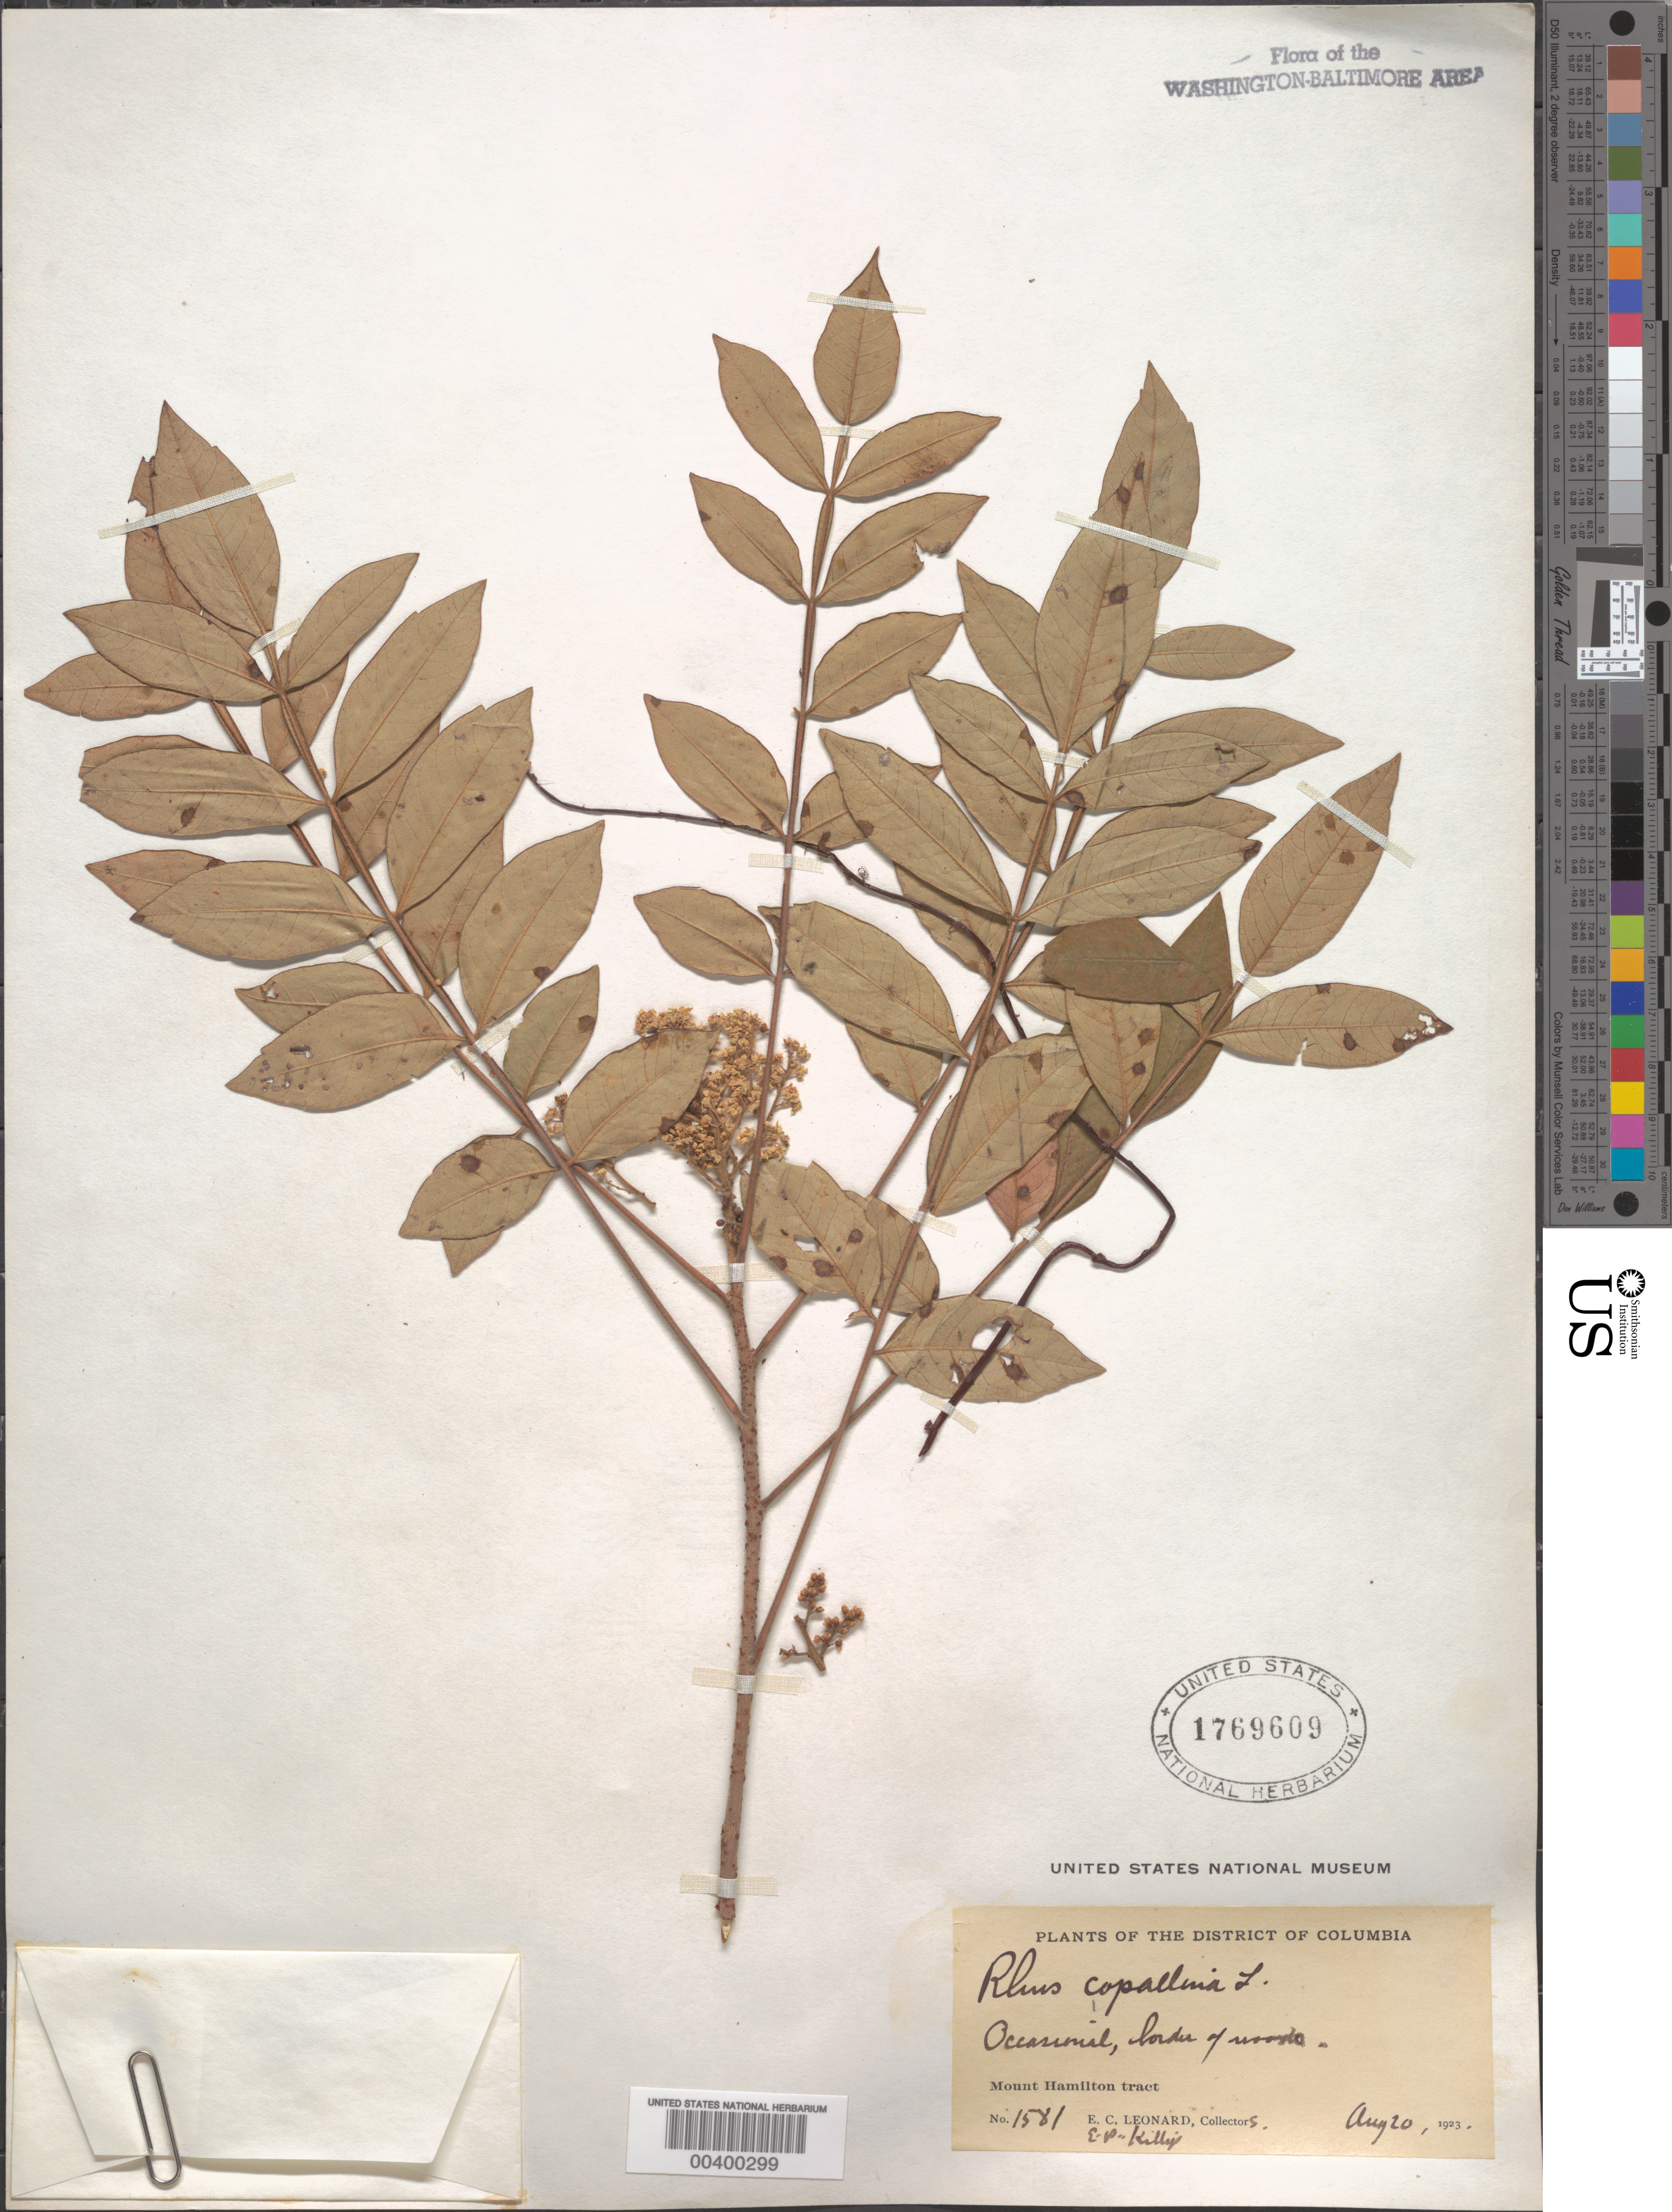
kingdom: Plantae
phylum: Tracheophyta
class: Magnoliopsida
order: Sapindales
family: Anacardiaceae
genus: Rhus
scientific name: Rhus copallinum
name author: L.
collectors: E. C. Leonard & E. P. Killip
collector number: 1581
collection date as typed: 20 Aug 1923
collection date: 1923-08-20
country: United States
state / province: District of Columbia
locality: Mount Hamilton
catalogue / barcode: US 1769609